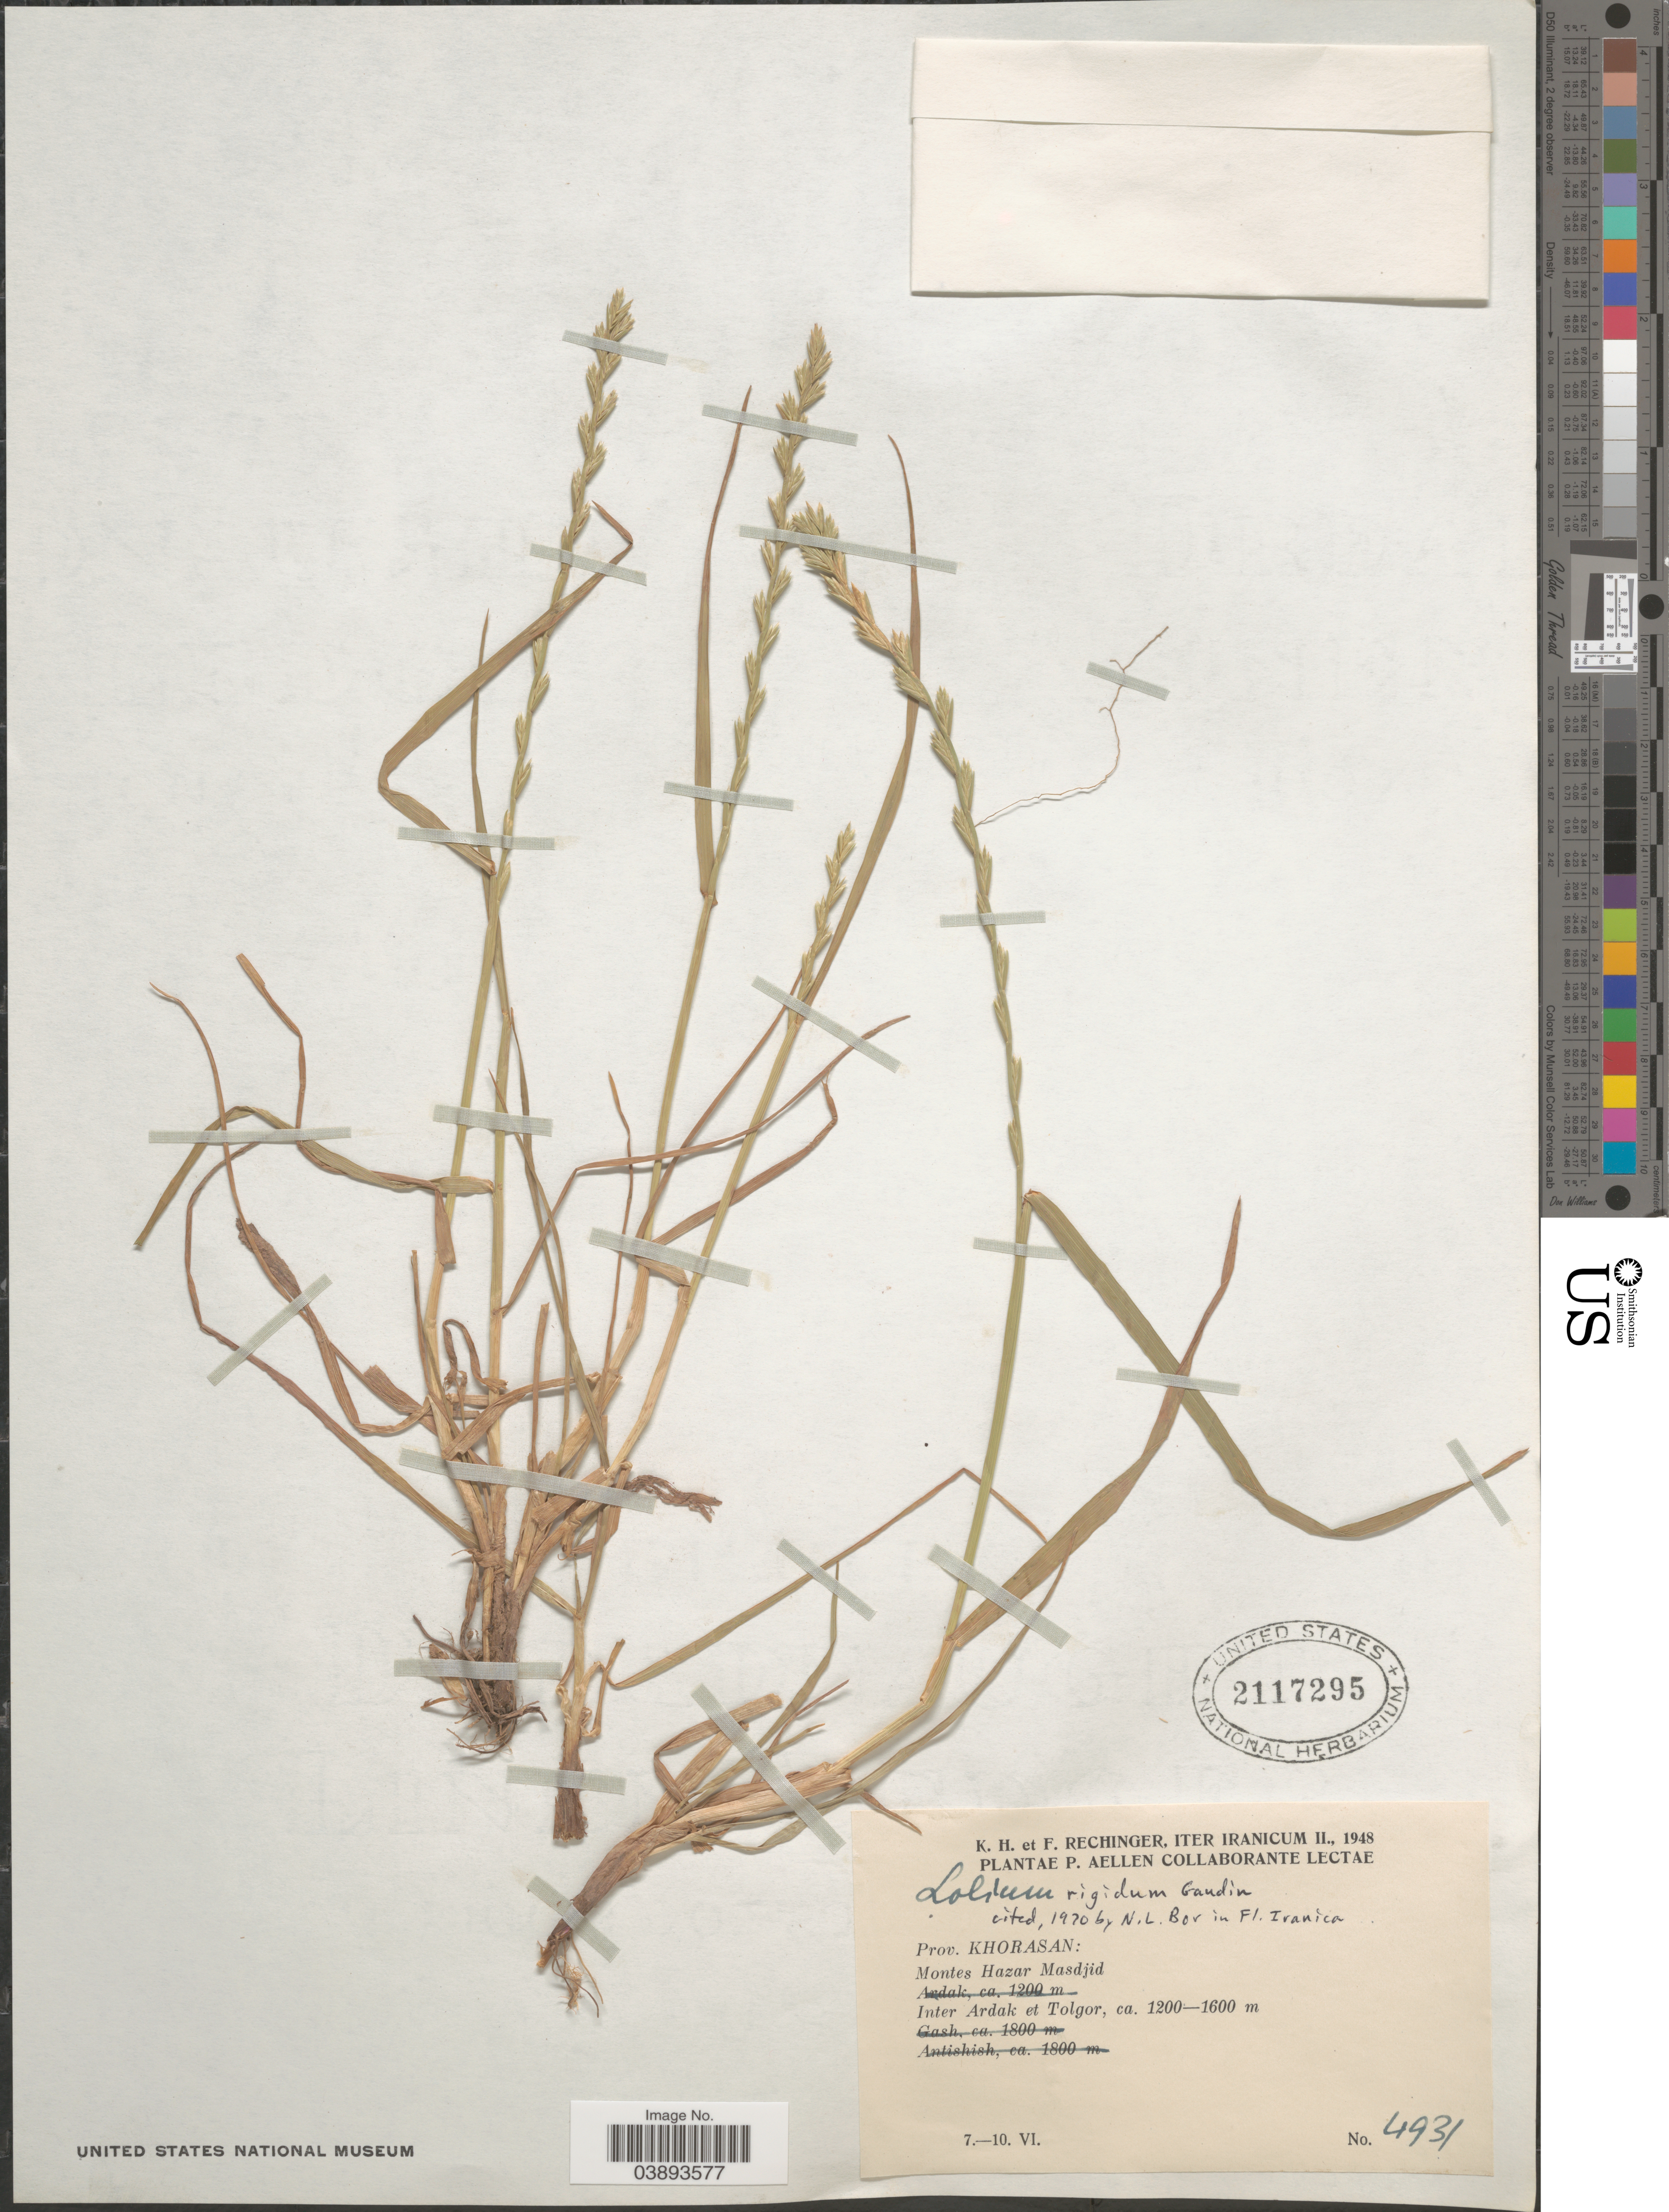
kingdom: Plantae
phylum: Tracheophyta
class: Liliopsida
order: Poales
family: Poaceae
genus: Lolium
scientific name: Lolium rigidum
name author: Gaudin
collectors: K. H. Rechinger & F. Rechinger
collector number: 4931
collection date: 1948-06-07/1948-06-10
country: Iran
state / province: Khorasan [obsolete]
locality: Iter Iranicum. Montes Hazar Masjid. Inter Ardak et Tolgor.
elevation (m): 1200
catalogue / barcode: US 2117295